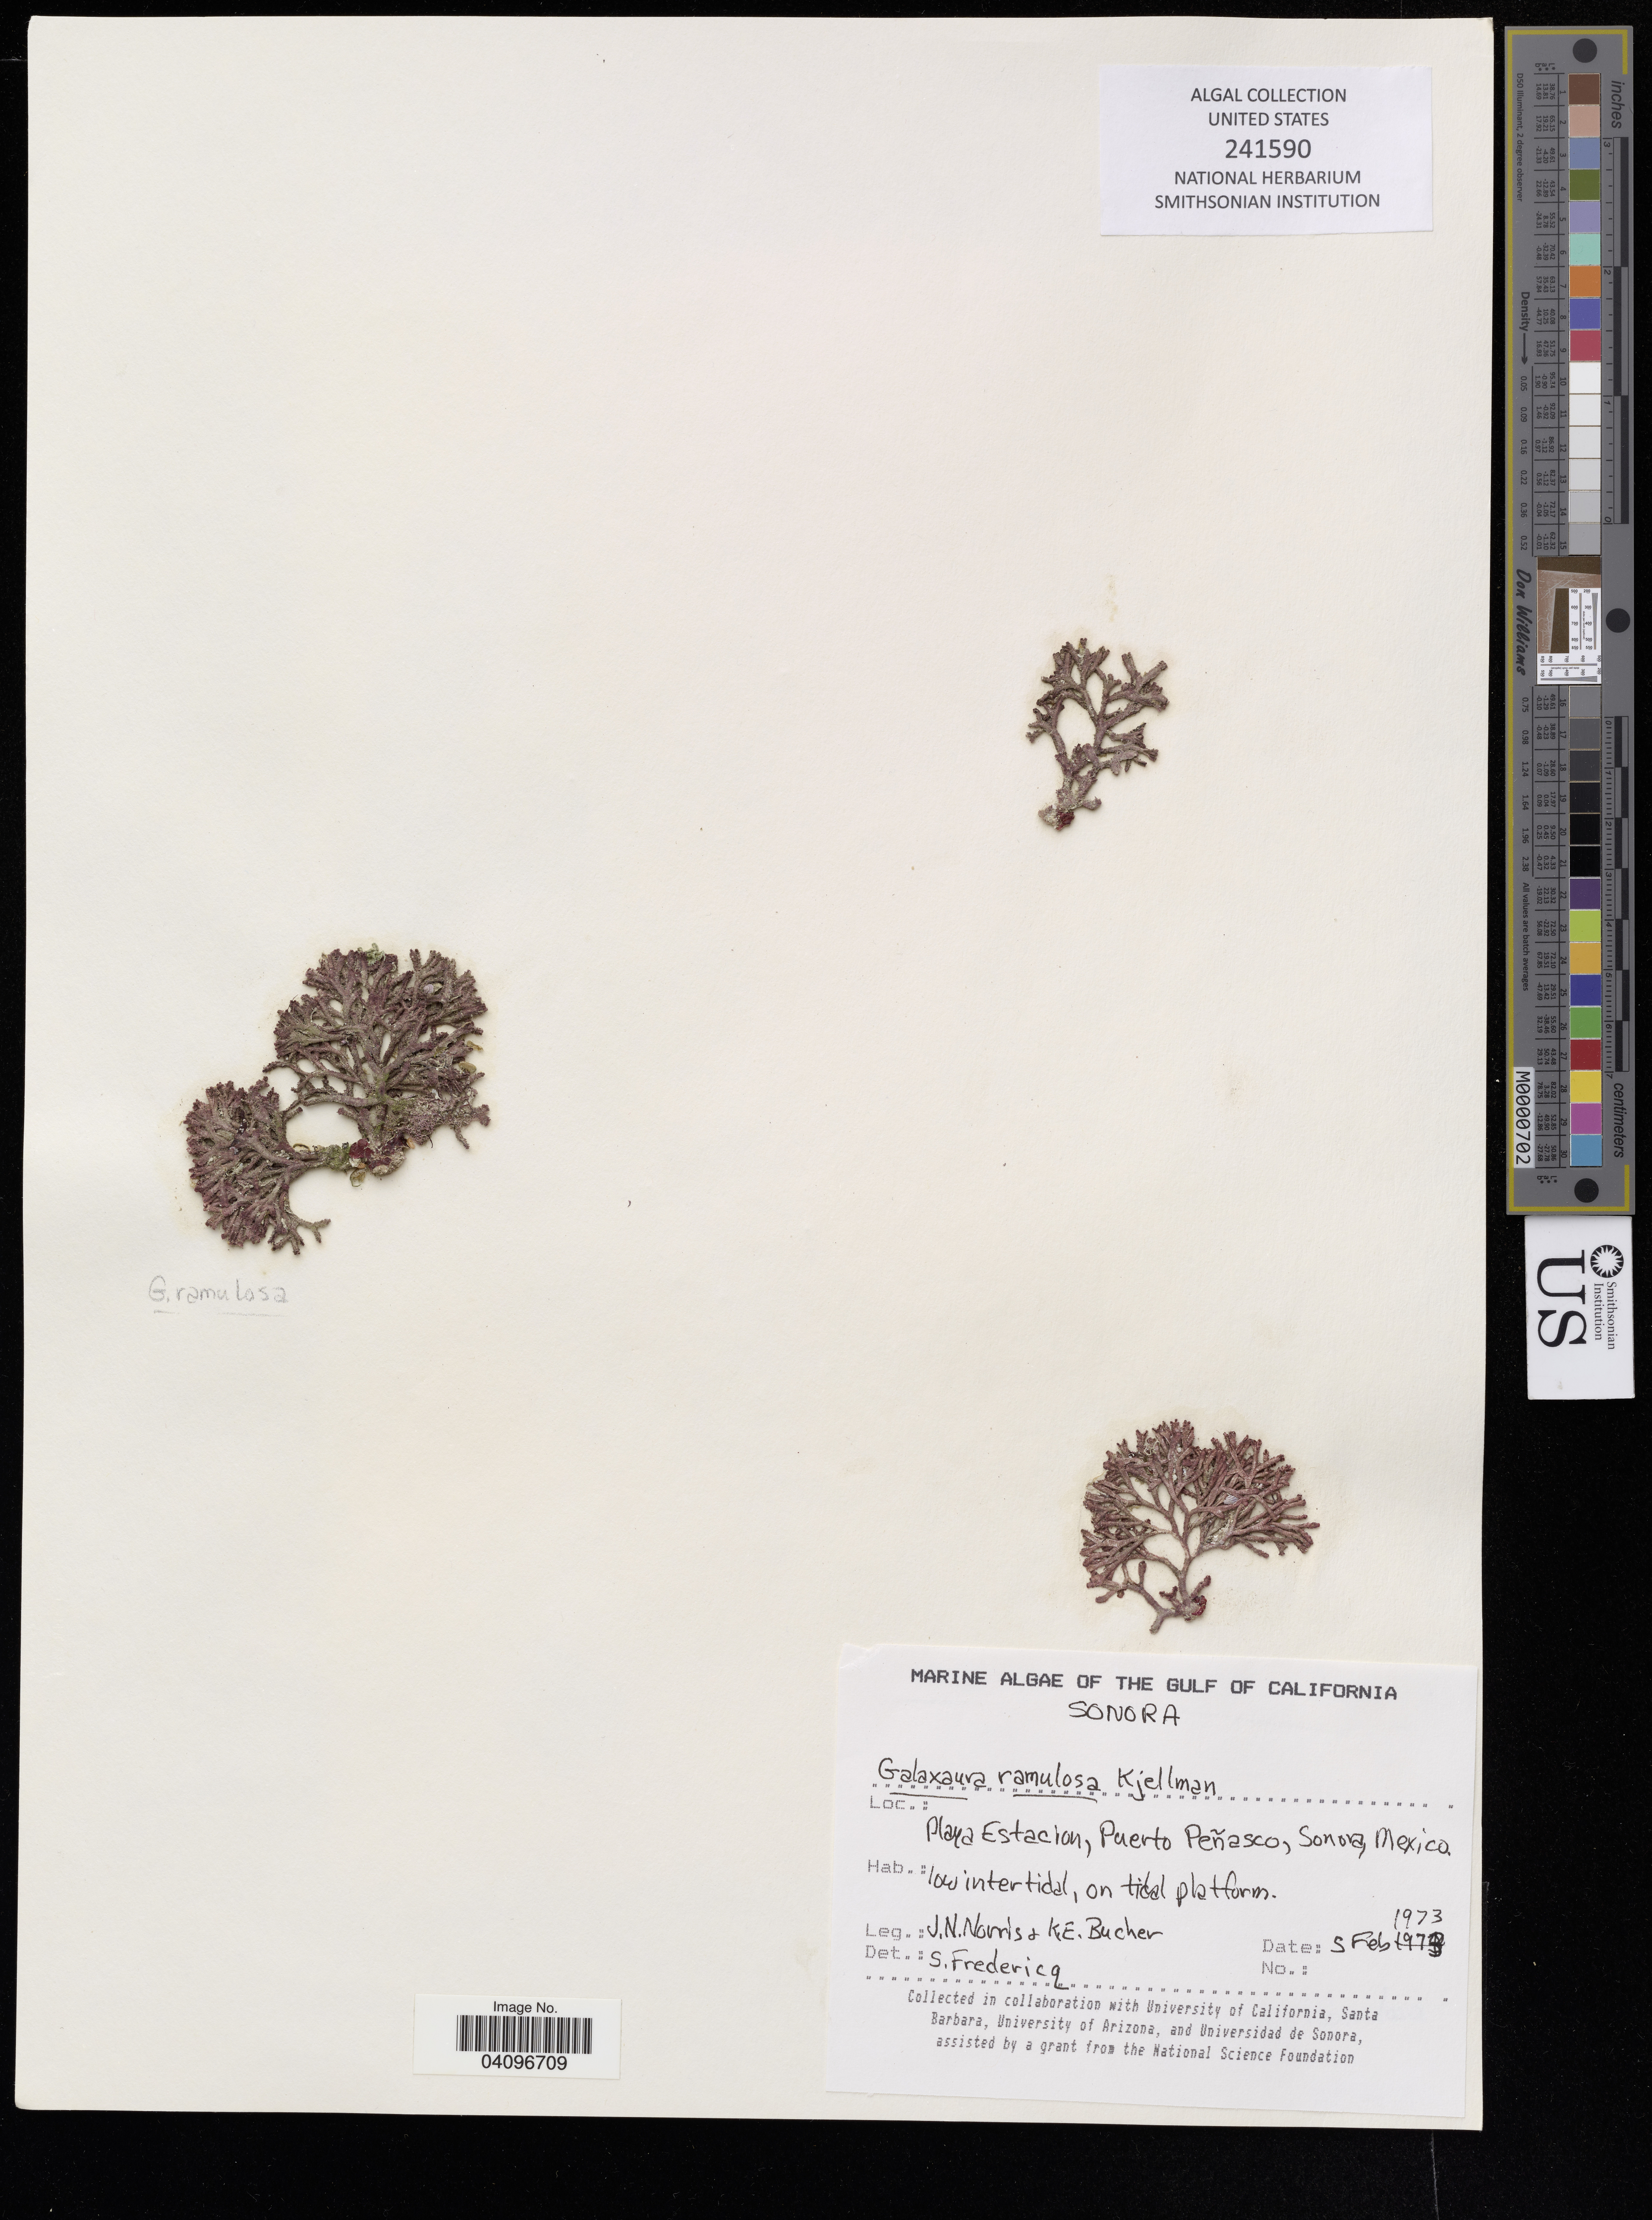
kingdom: Plantae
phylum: Rhodophyta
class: Florideophyceae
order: Nemaliales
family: Galaxauraceae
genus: Galaxaura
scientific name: Galaxaura ramulosa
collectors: J. Norris & K. E. Bucher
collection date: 1973-02-05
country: Mexico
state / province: Sonora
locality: Playa Estacion, Puerto Peñasco.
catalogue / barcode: US 241590